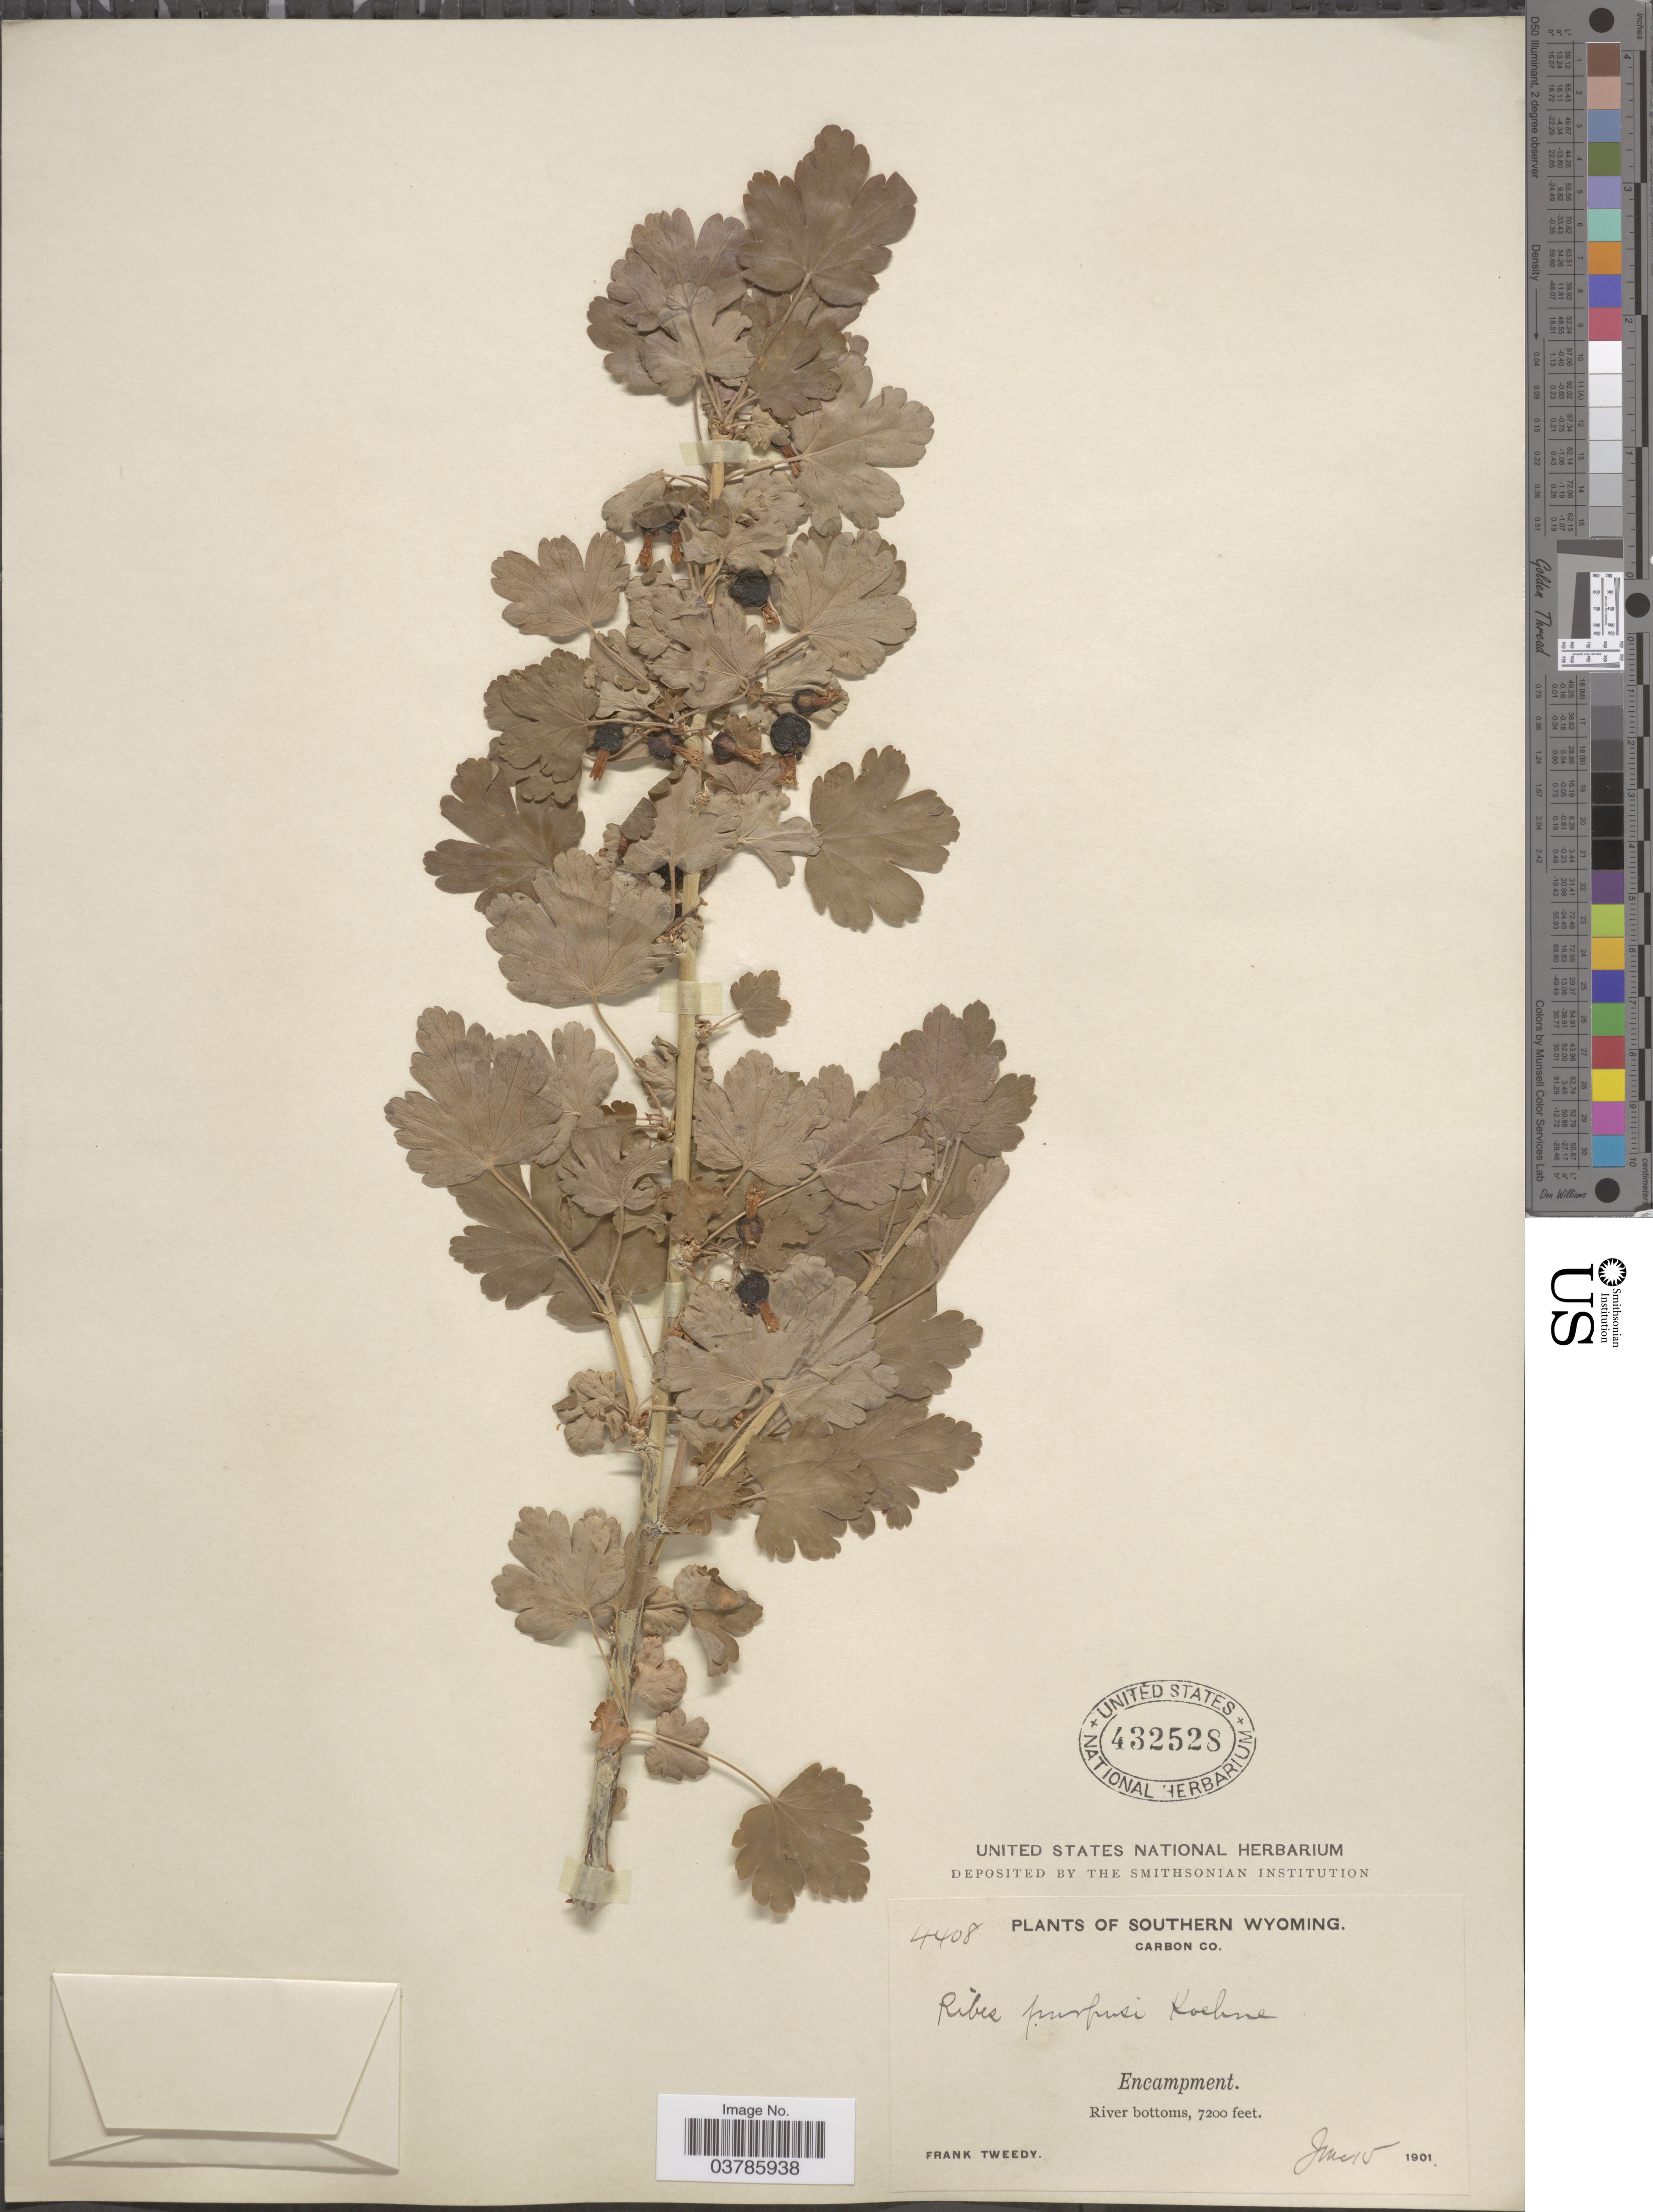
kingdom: Plantae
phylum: Tracheophyta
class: Magnoliopsida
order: Saxifragales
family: Grossulariaceae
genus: Ribes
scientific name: Ribes inerme var. inerme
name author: Rydb.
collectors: F. Tweedy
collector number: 4408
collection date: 1901-06-15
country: United States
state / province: Wyoming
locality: Southern Wyoming. Carbon Co. Encampment. River Bottoms.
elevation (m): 2195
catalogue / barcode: US 432528